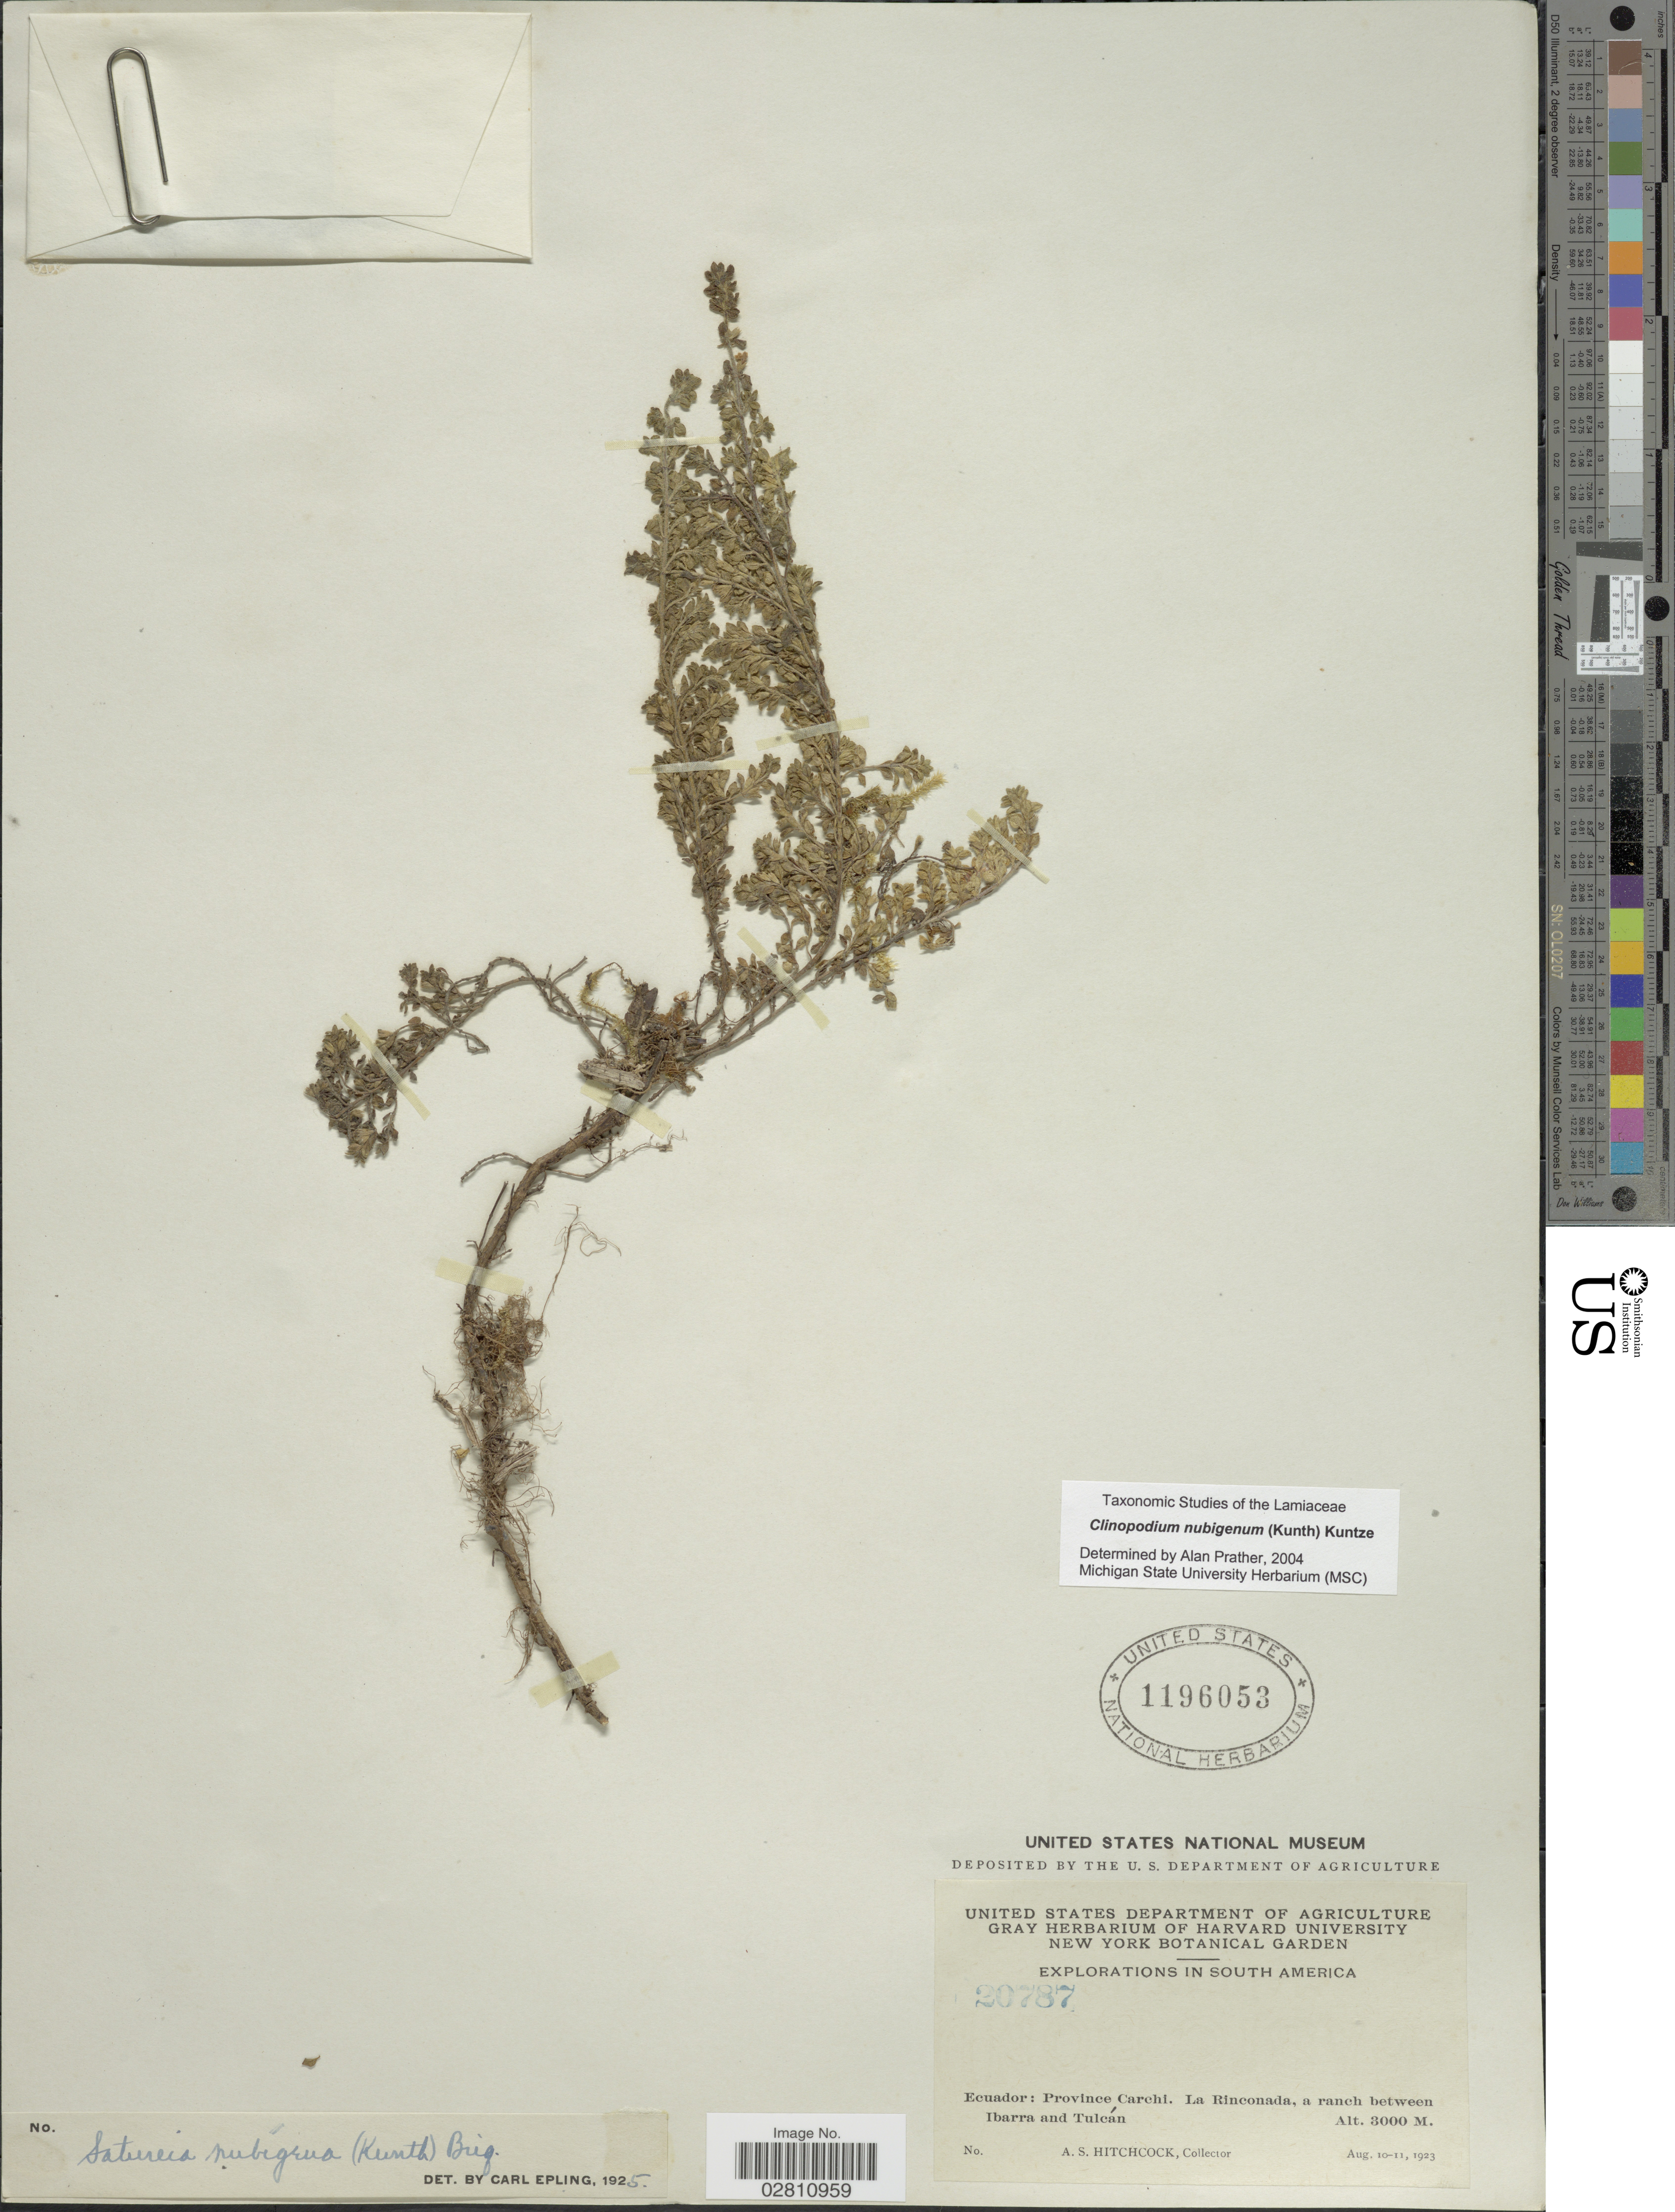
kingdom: Plantae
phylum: Tracheophyta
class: Magnoliopsida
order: Lamiales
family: Lamiaceae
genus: Clinopodium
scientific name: Clinopodium nubigenum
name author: (Kunth) Kuntze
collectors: A. S. Hitchcock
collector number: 20787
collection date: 1923-08-10/1923-08-11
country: Ecuador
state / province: Carchi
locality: Province Carchi. La Rinconada, a ranch between Ibarra and Tulcán.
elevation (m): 3000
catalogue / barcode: US 1196053